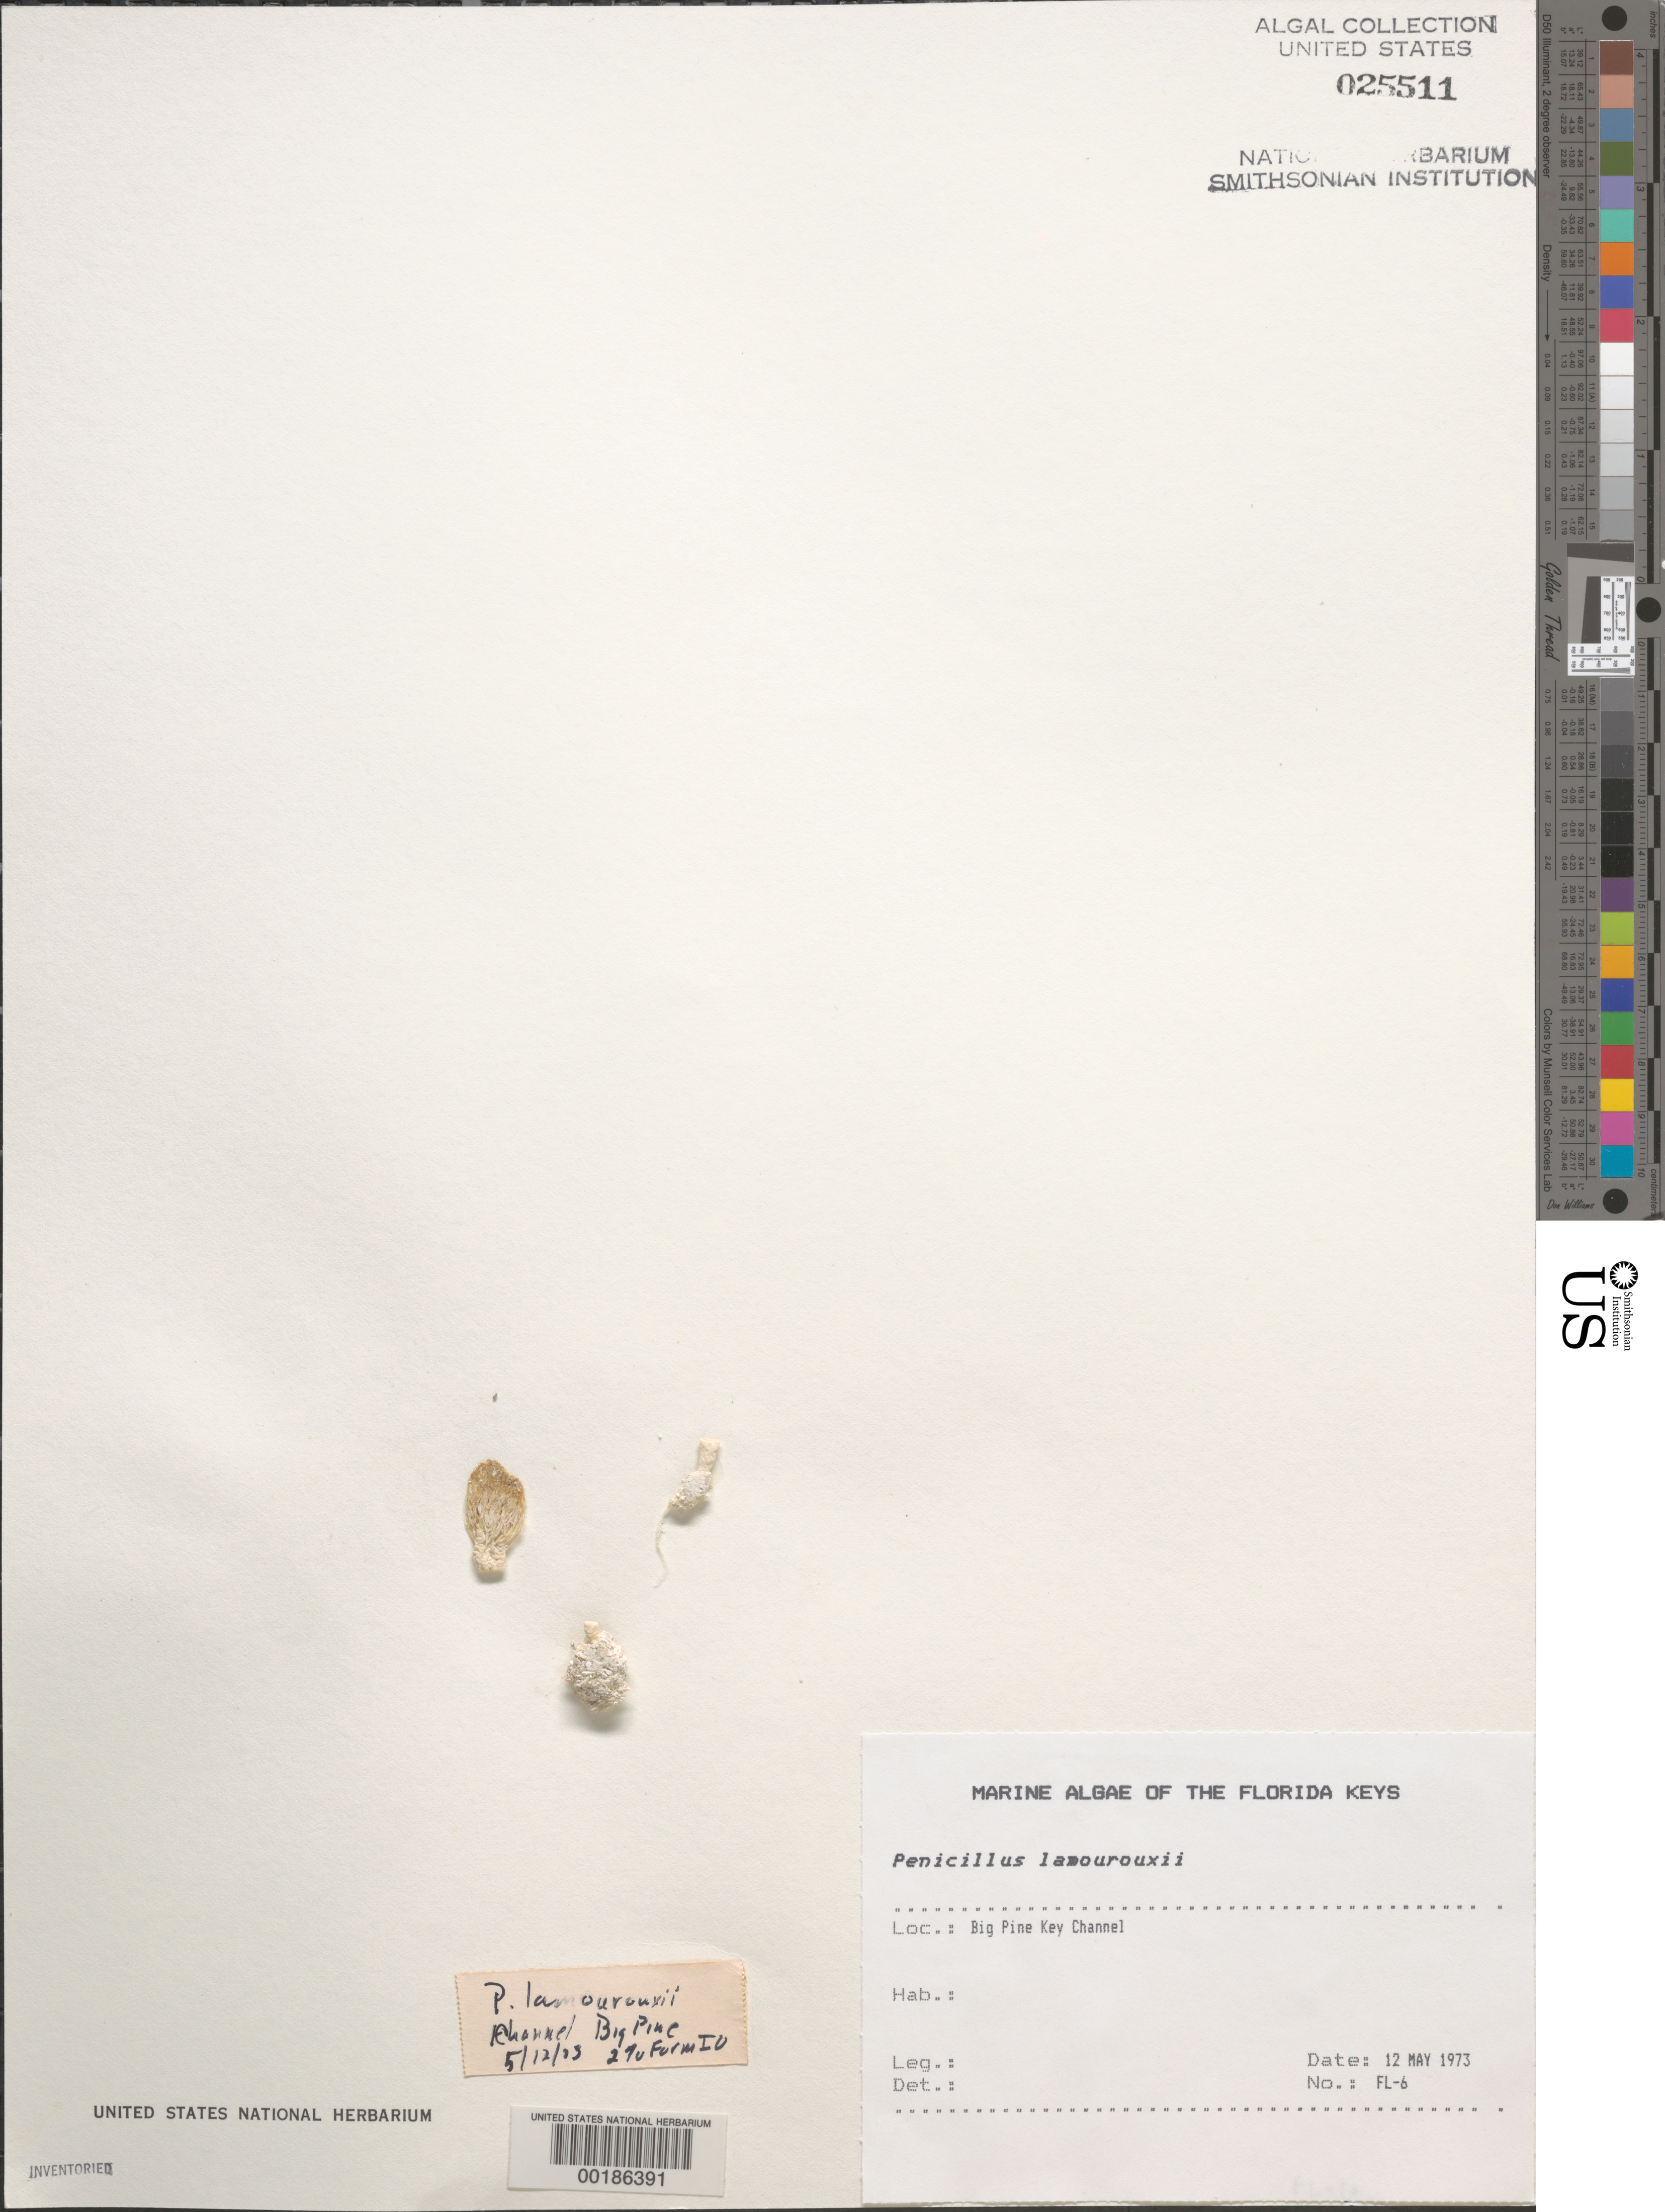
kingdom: Plantae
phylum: Chlorophyta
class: Ulvophyceae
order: Bryopsidales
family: Udoteaceae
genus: Penicillus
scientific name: Penicillus lamourouxii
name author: Decne.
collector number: FL-6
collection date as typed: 12 May 1973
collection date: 1973-05-12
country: United States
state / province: Florida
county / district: Monroe County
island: Big Pine Key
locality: Big Pine Key channel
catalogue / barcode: US 25511